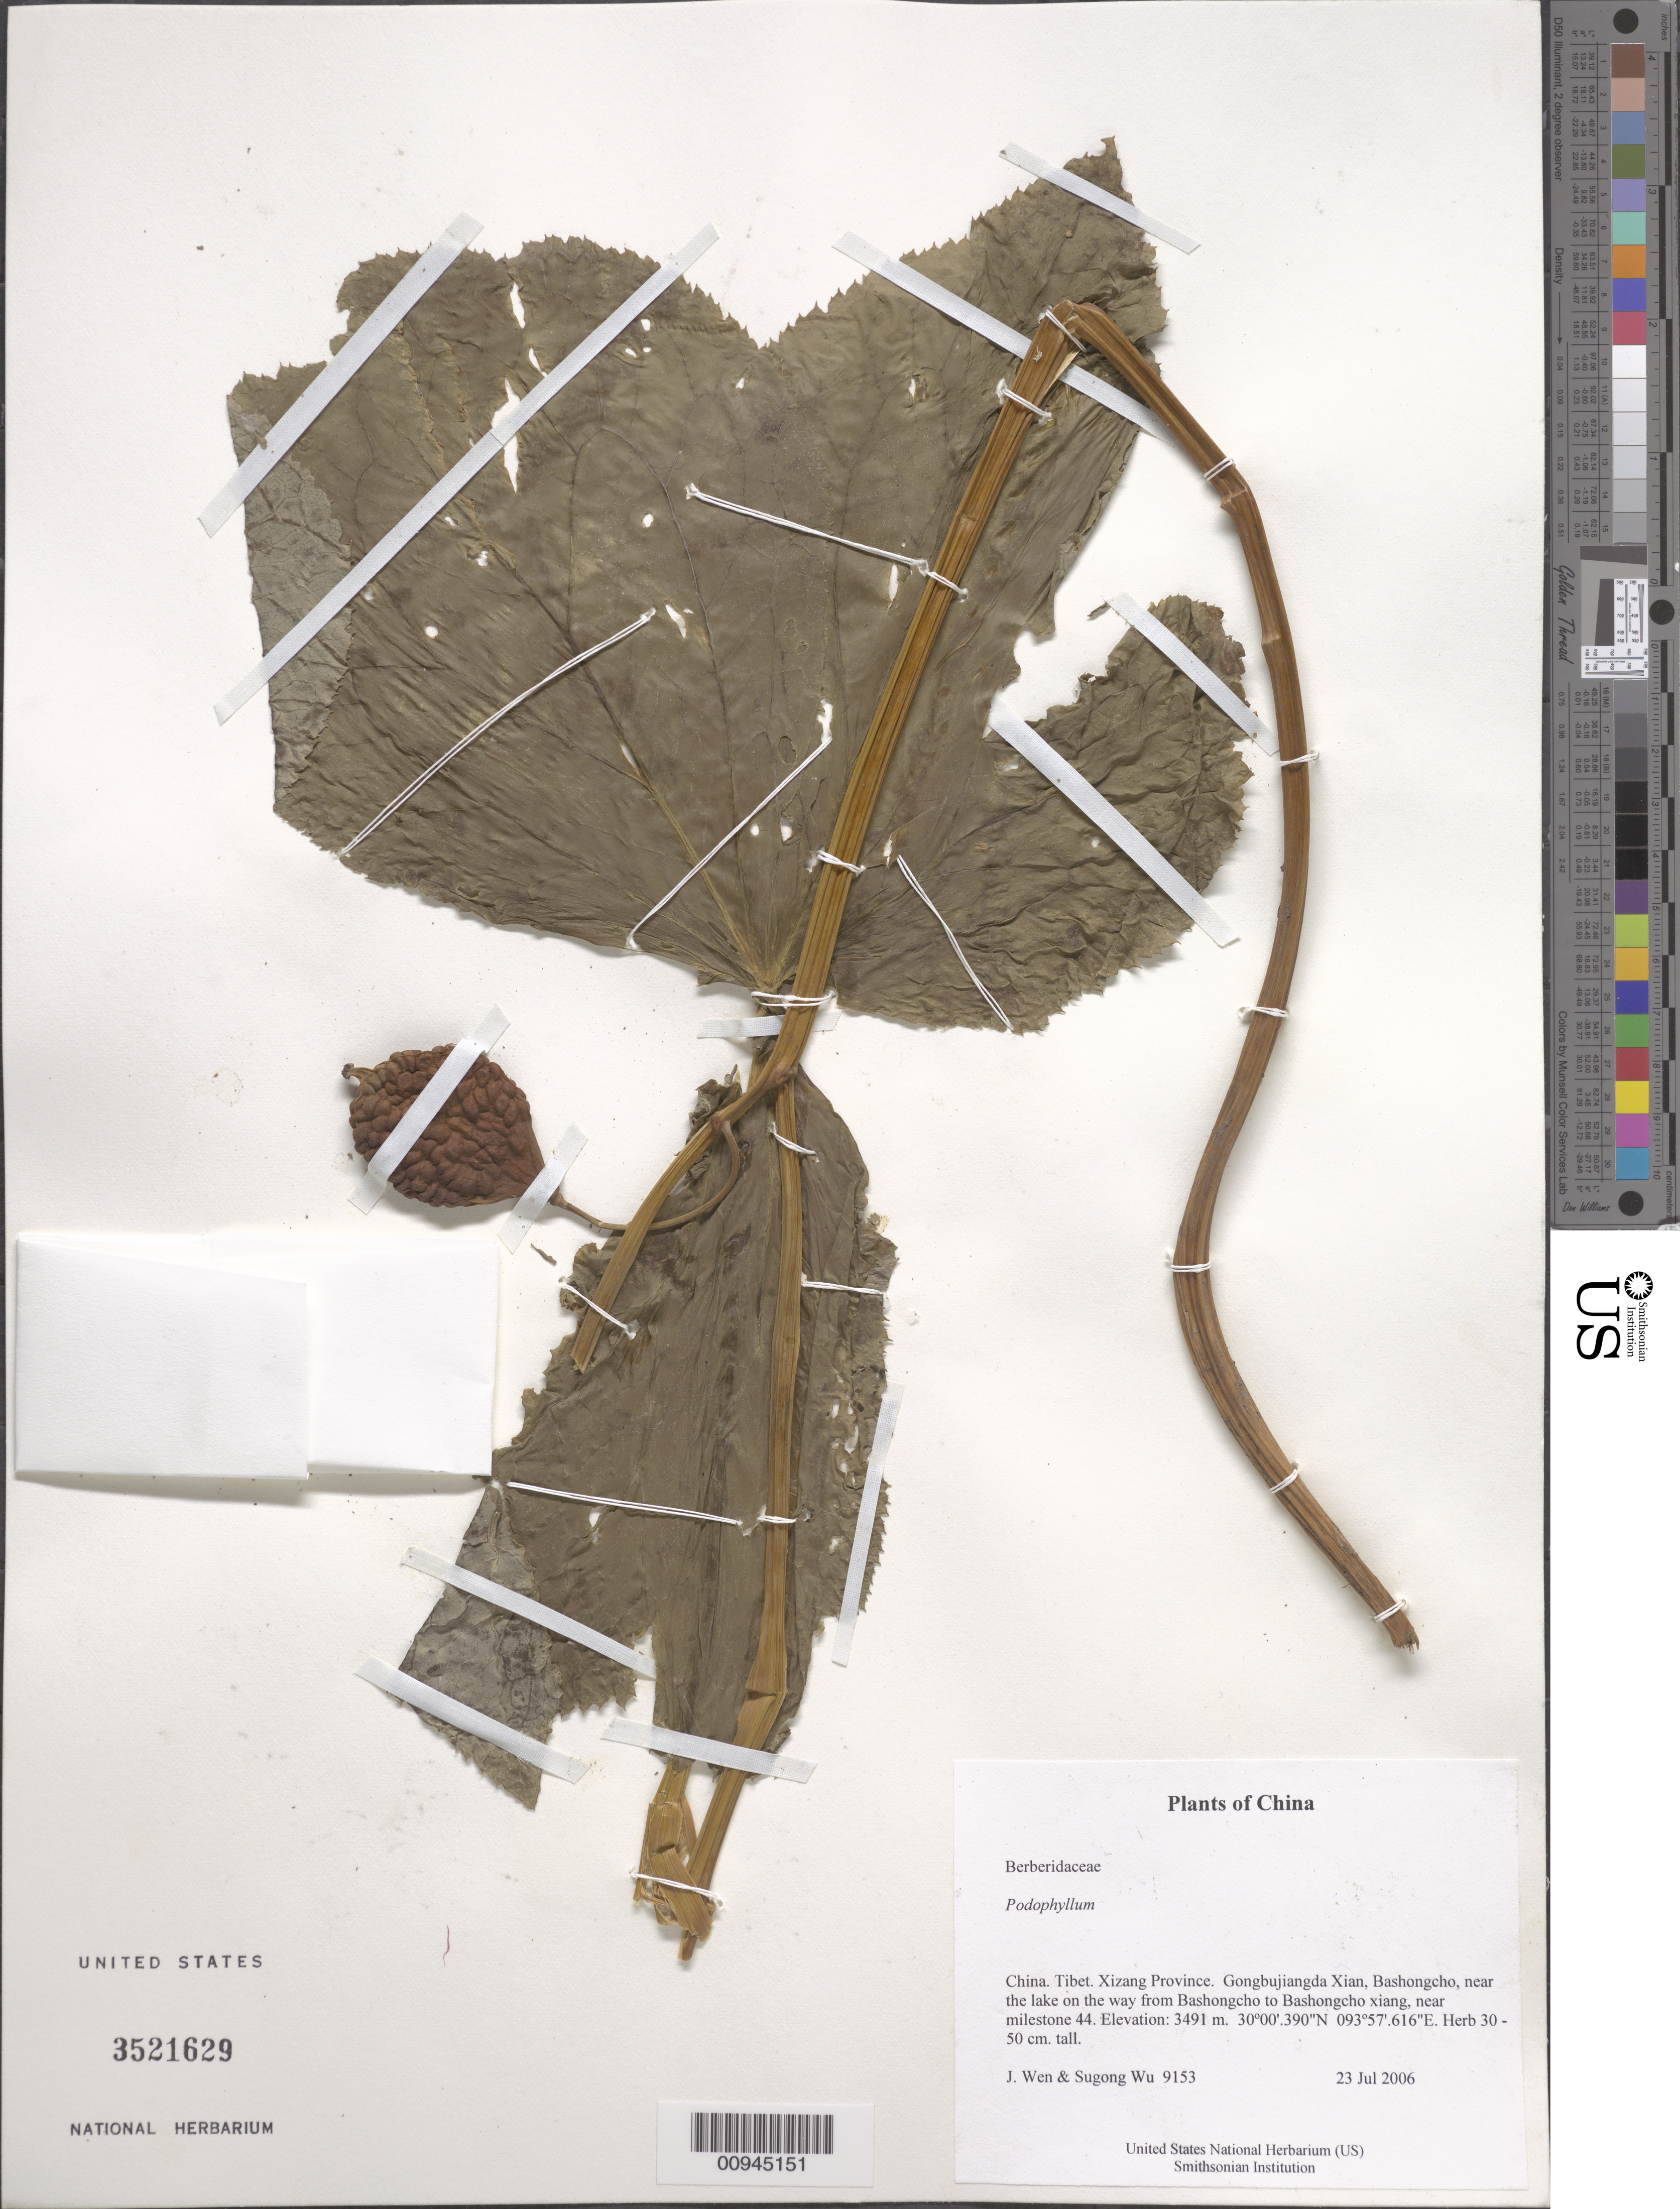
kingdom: Plantae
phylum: Tracheophyta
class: Magnoliopsida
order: Ranunculales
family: Berberidaceae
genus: Podophyllum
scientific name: Podophyllum sp.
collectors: J. Wen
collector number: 9153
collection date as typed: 23 Jul 2006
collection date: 2006-07-23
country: China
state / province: Xizang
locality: Xizang Province. Gongbujiangda Xian, Bashongcho, near the lake on the way from Bashongcho to Bashongcho xiang, near milestone 44.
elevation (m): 3491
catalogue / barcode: US 3521629